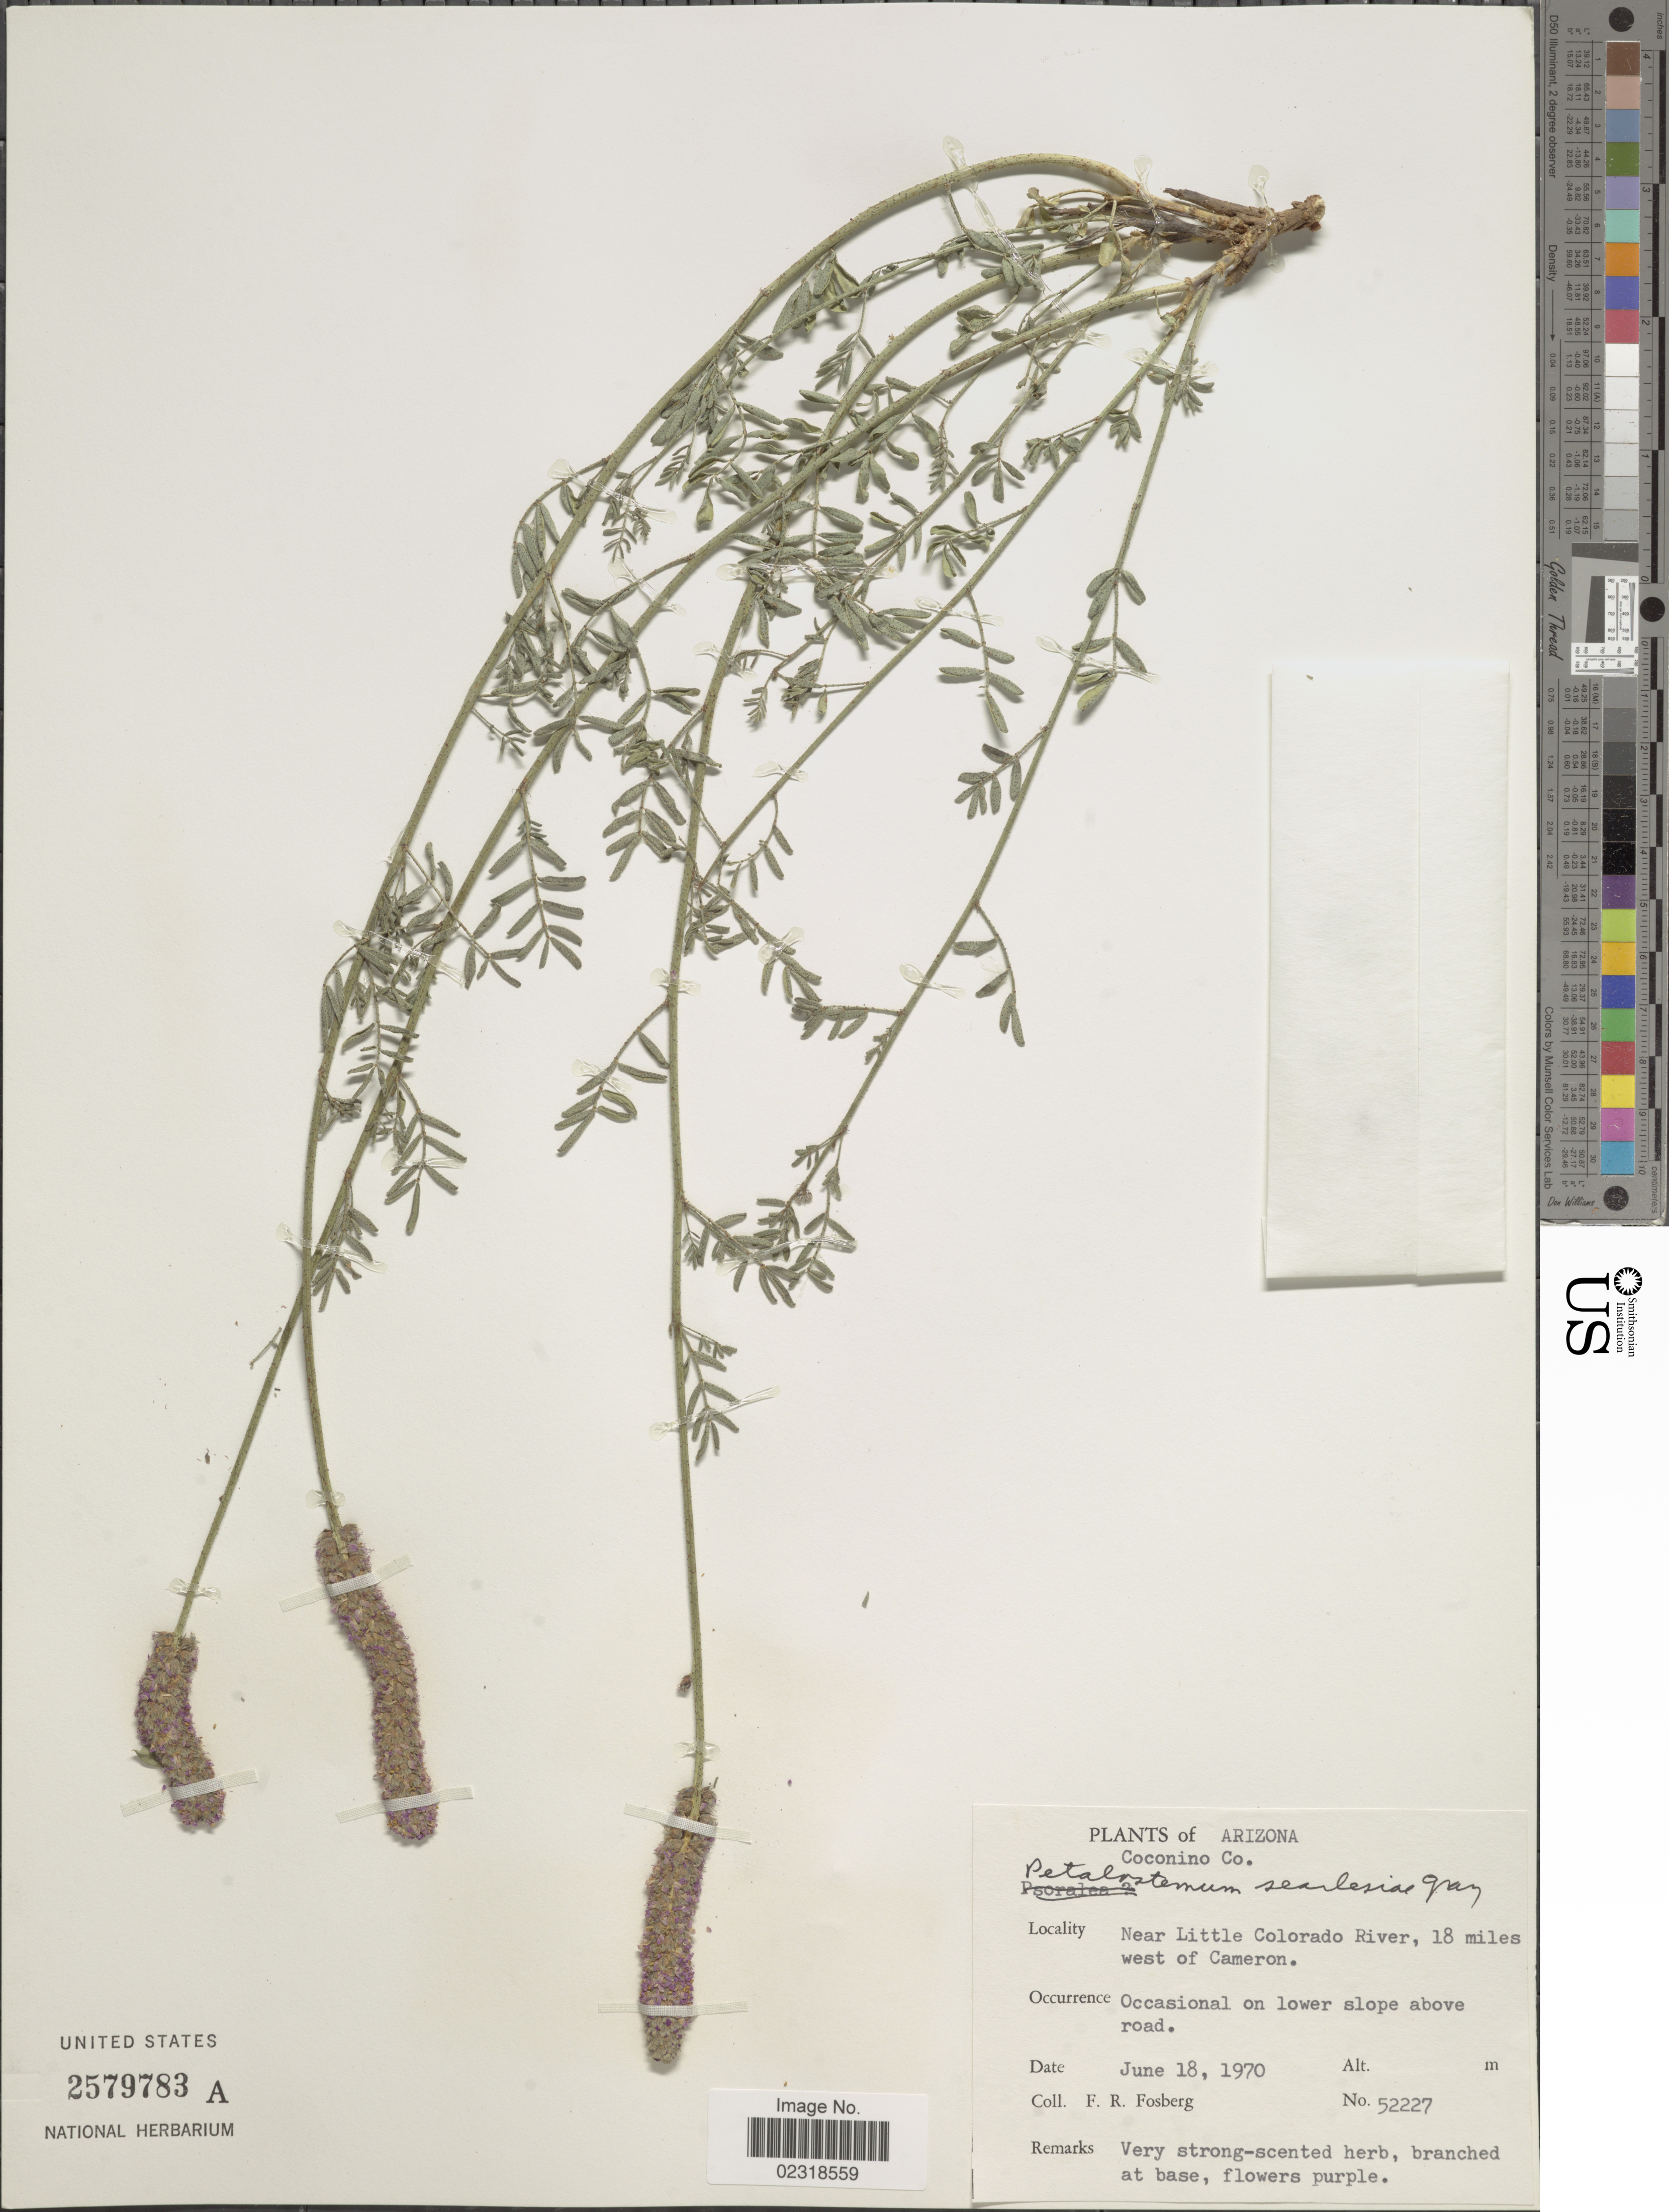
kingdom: Plantae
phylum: Tracheophyta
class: Magnoliopsida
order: Fabales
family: Fabaceae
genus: Dalea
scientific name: Dalea searlsiae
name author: (A. Gray) Barneby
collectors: F. R. Fosberg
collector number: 52227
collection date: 1970-06-18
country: United States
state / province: Arizona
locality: Coconino Co., Near Little Colorado River, 18 mile west of Cameron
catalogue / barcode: US 2579783A